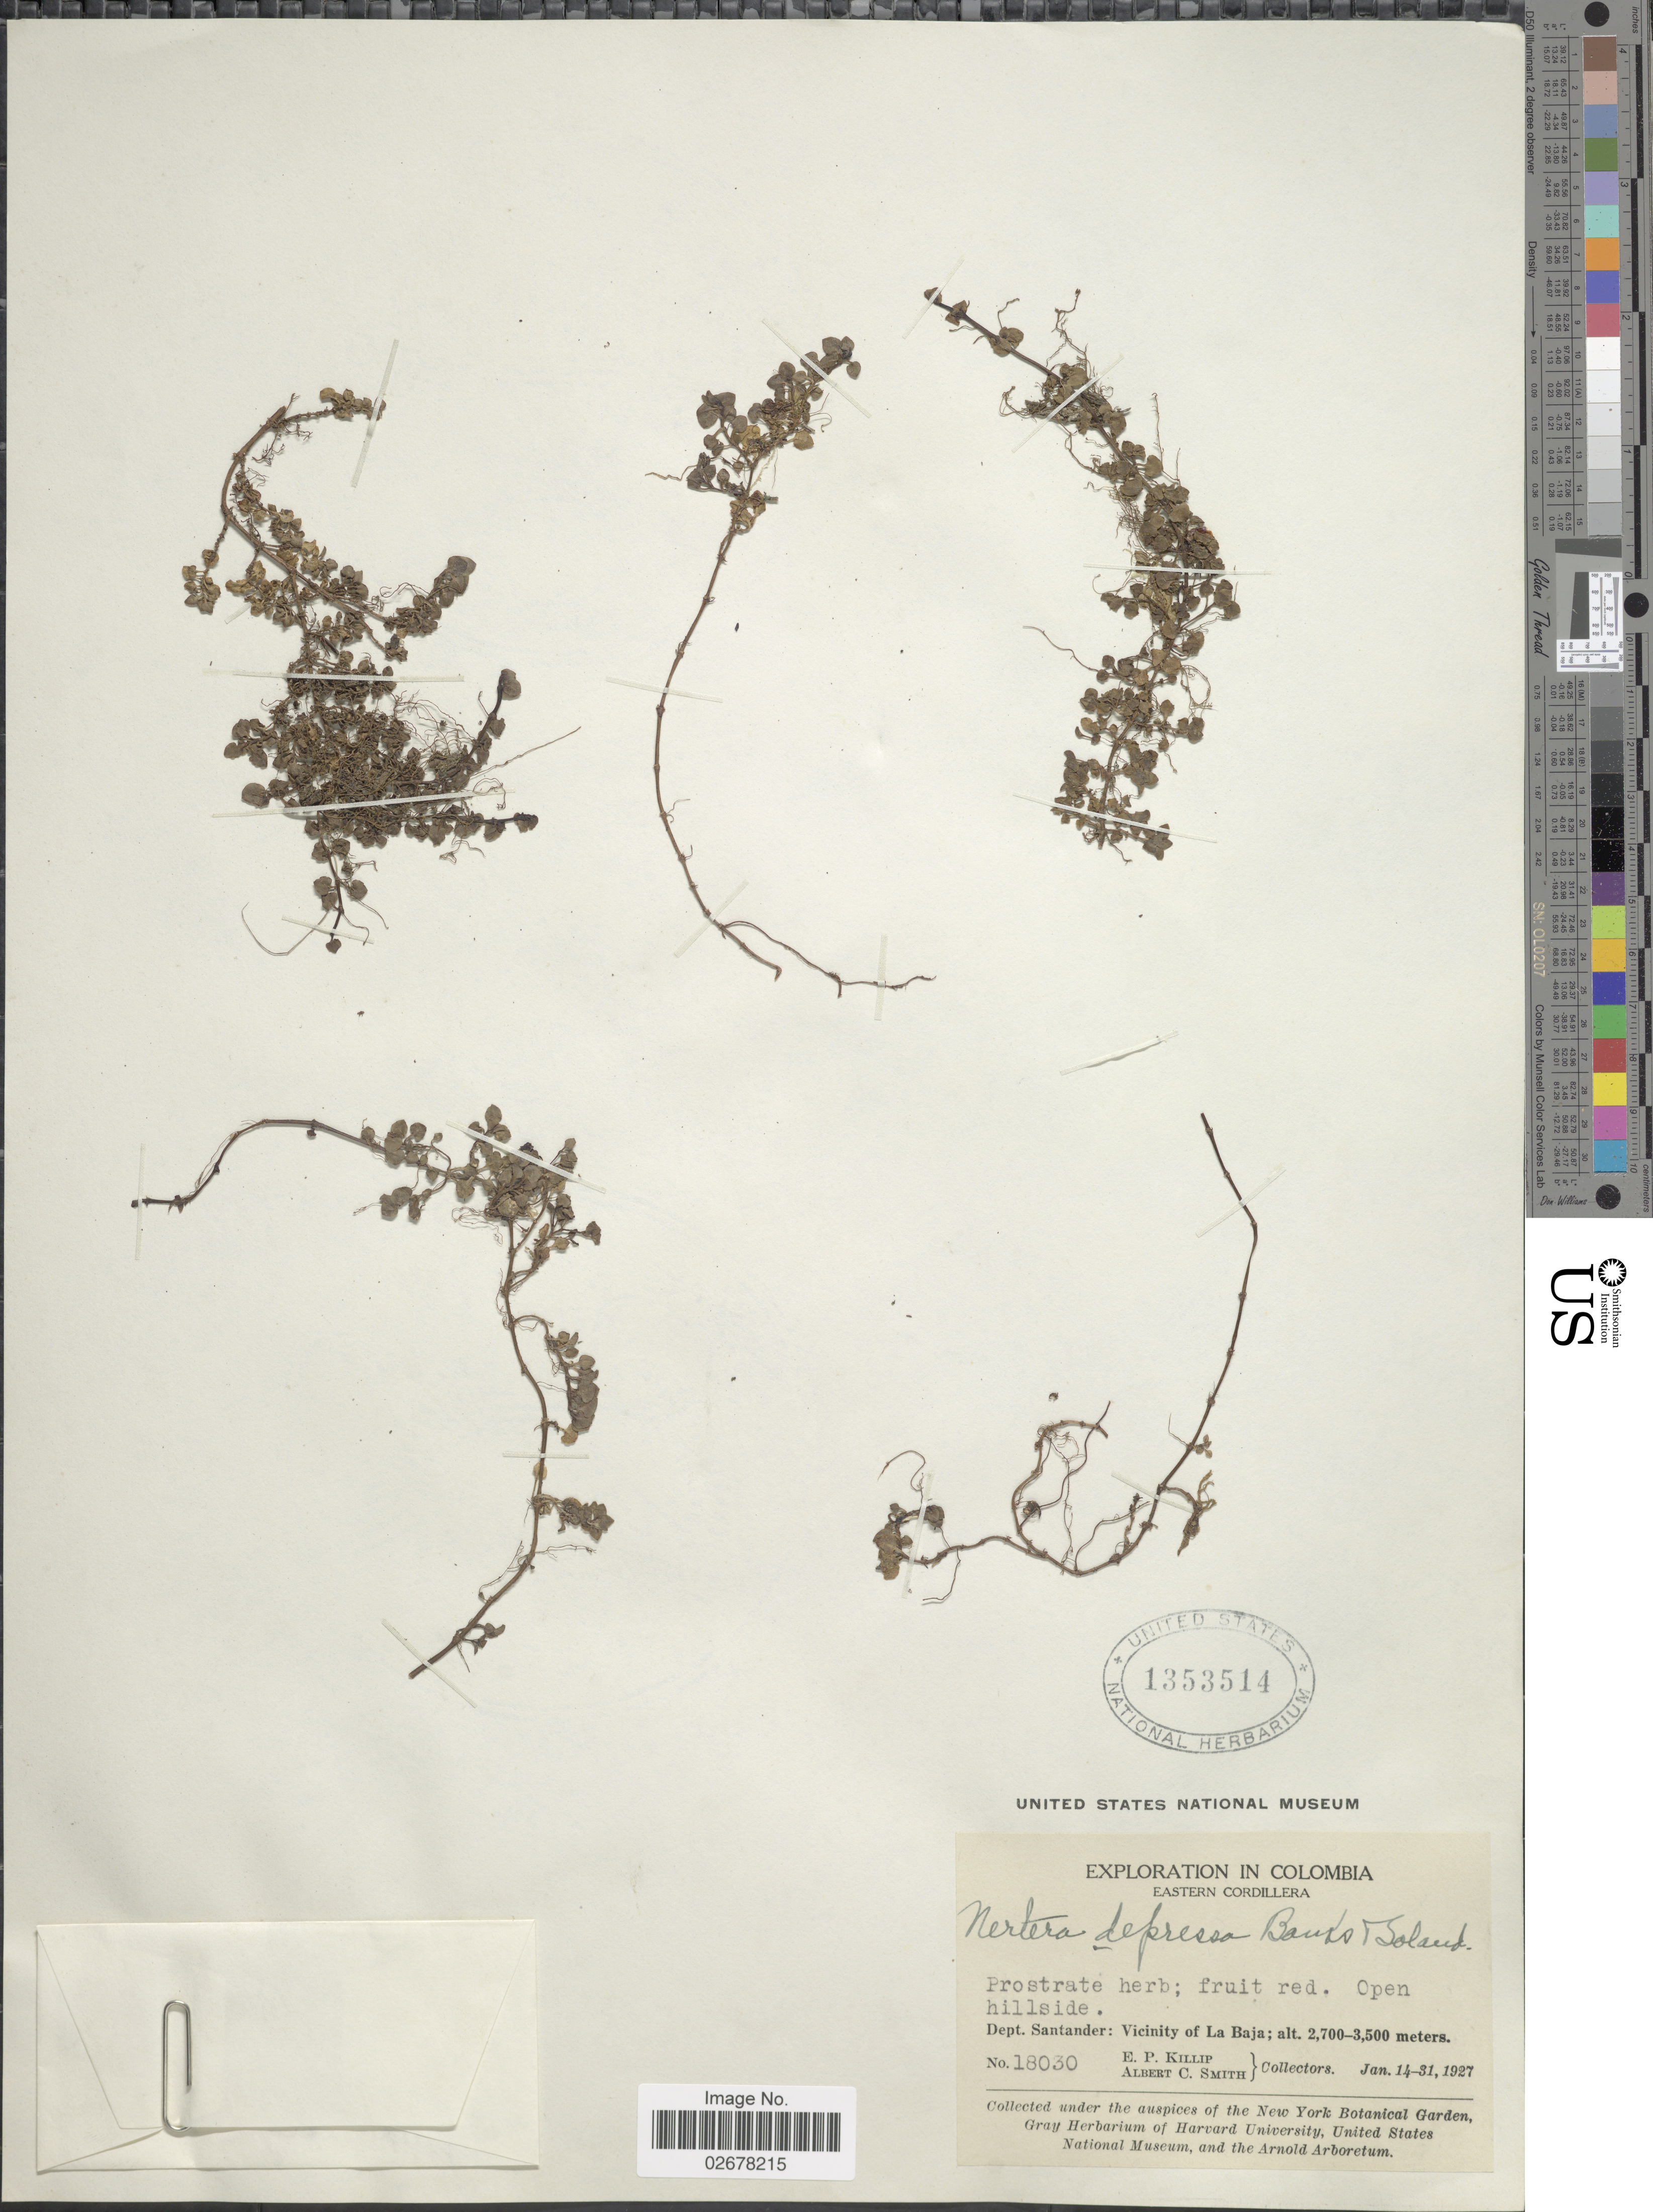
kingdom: Plantae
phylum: Tracheophyta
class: Magnoliopsida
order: Gentianales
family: Rubiaceae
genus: Nertera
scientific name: Nertera depressa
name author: Banks & Sol. ex Gaertn.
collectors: E. P. Killip & A. C. Smith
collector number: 18030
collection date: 1927-01-14/1927-01-31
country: Colombia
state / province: Santander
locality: Eastern Cordillera, Vicinity of La Baja, open hillside.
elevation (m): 2700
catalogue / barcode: US 1353514